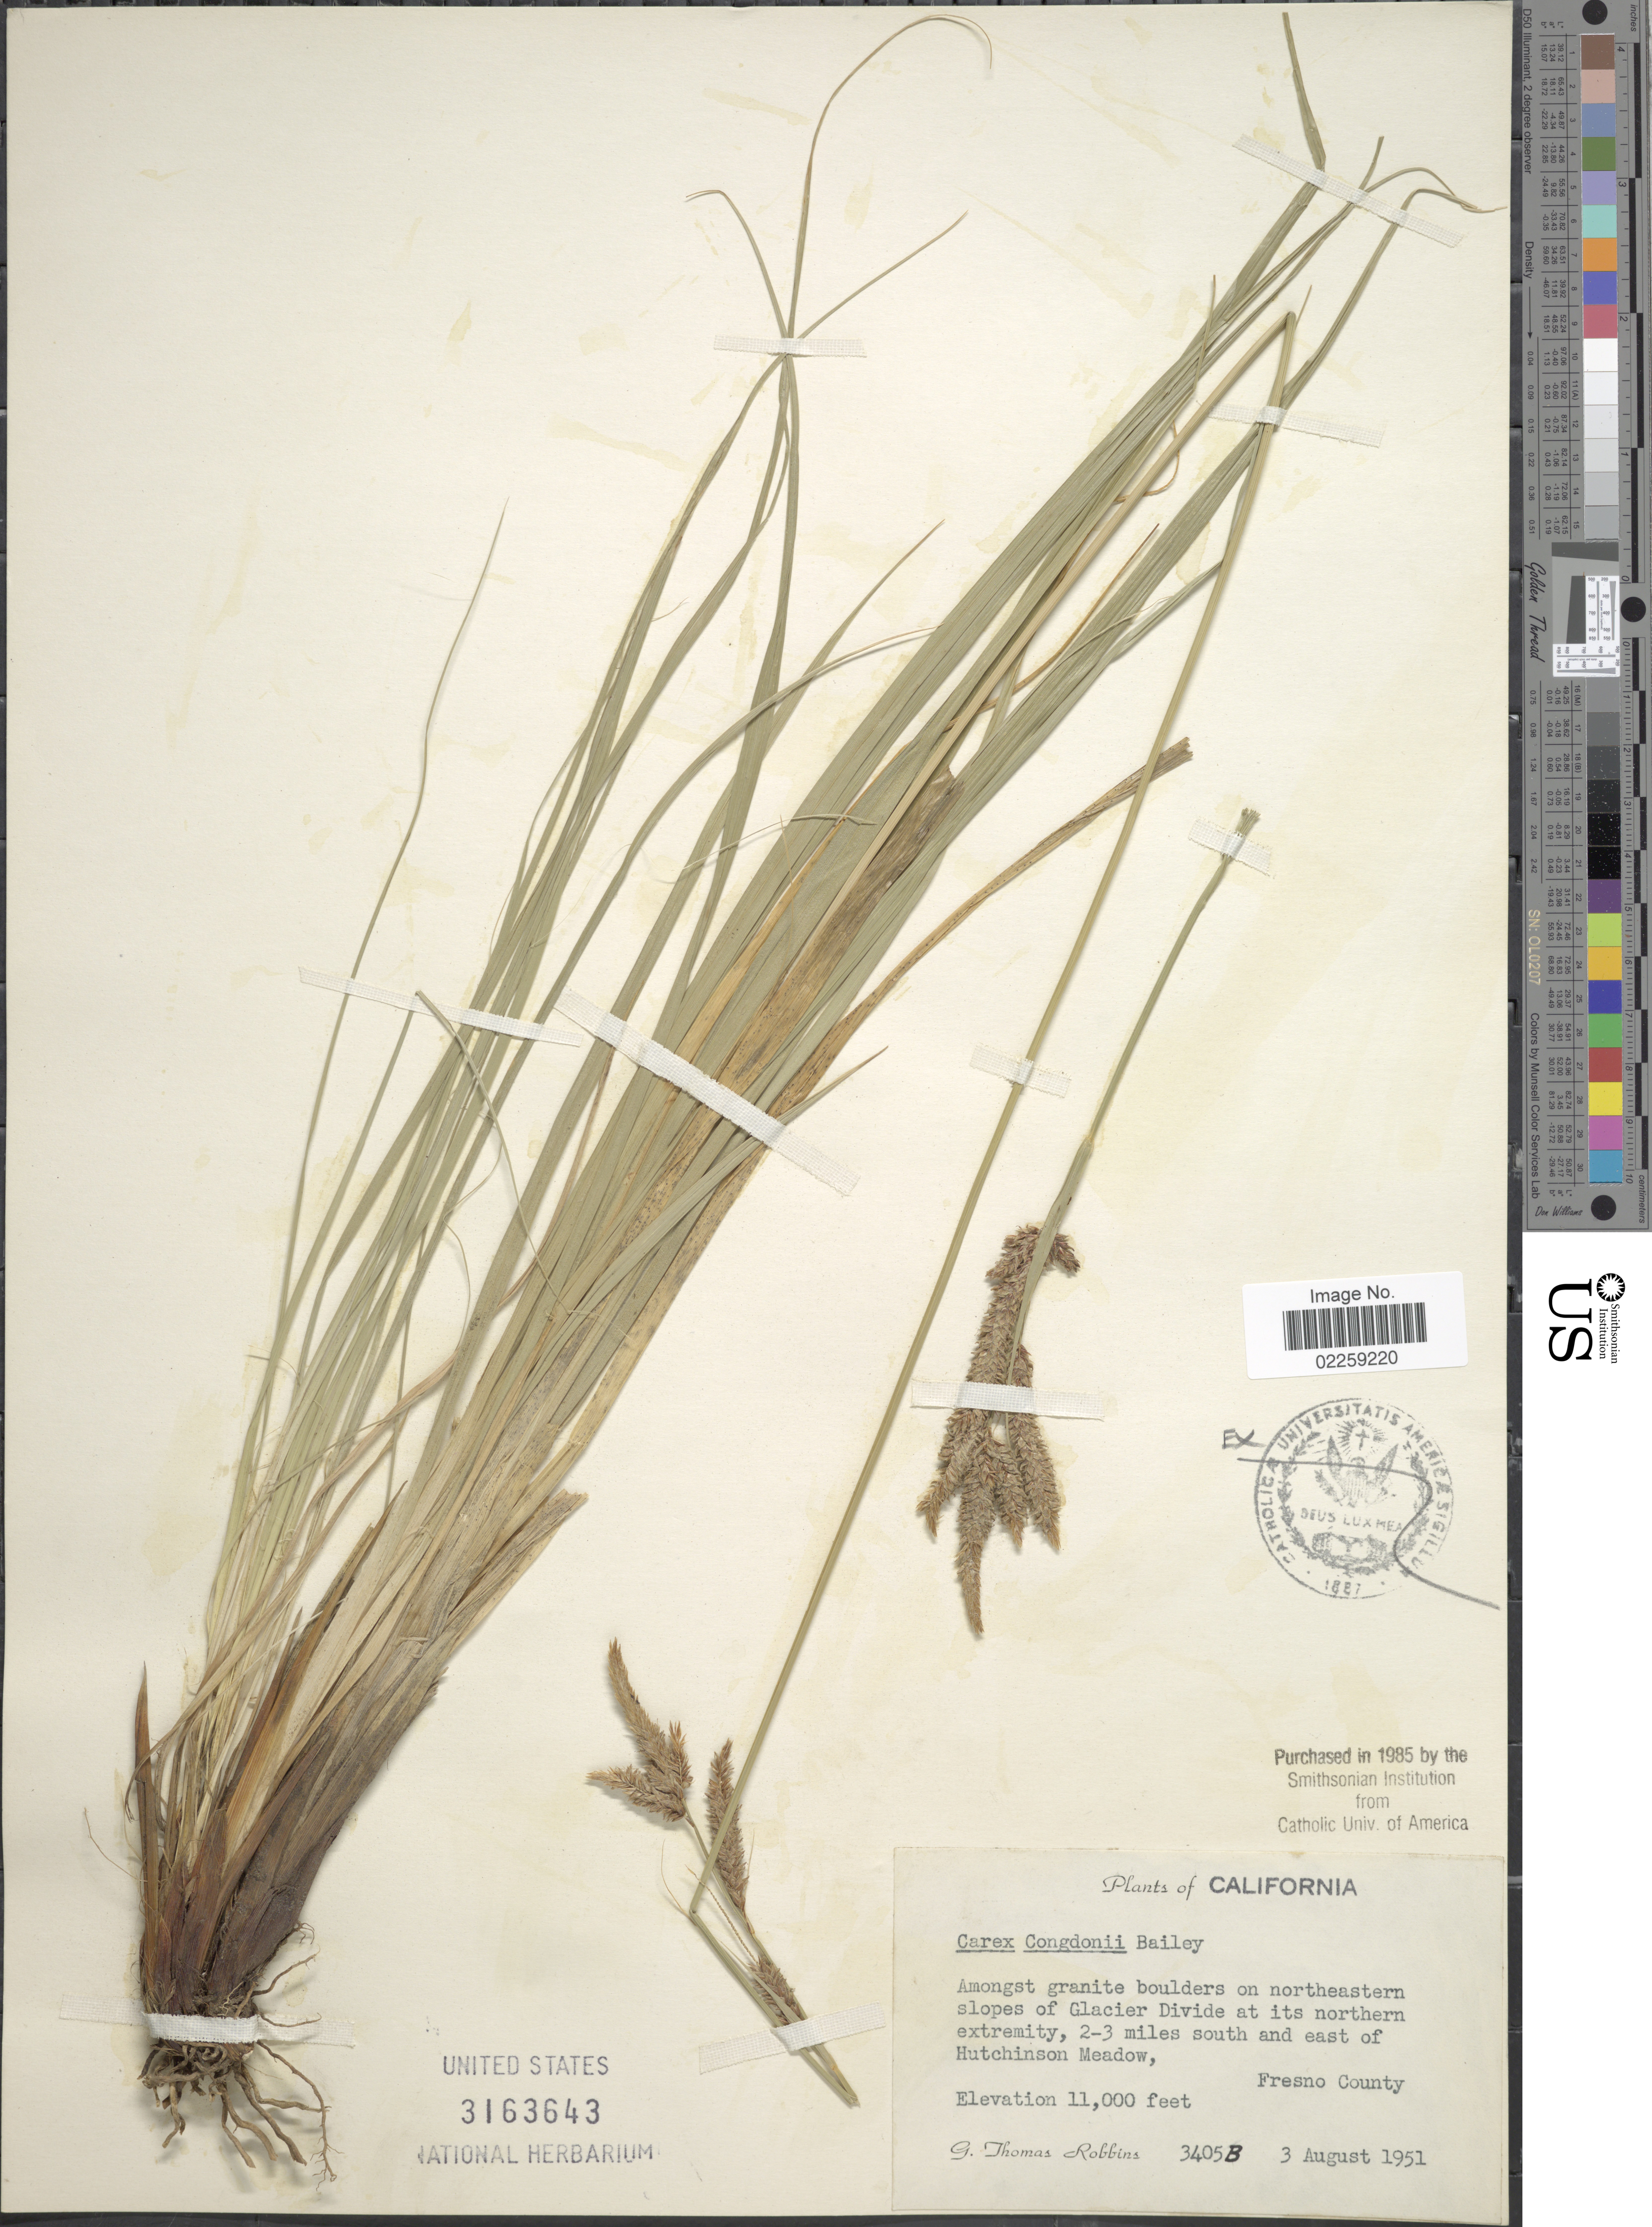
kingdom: Plantae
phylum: Tracheophyta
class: Liliopsida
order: Poales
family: Cyperaceae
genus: Carex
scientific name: Carex congdonii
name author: L.H. Bailey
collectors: G. T. Robbins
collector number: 3405B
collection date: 1951-08-03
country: United States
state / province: California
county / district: Fresno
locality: Northeastern slopes of Glacier Divide at its northern extremity, 2-3 miles south and easr of Hutchinson Meadow, Fresno County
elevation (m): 3353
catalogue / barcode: US 3163643